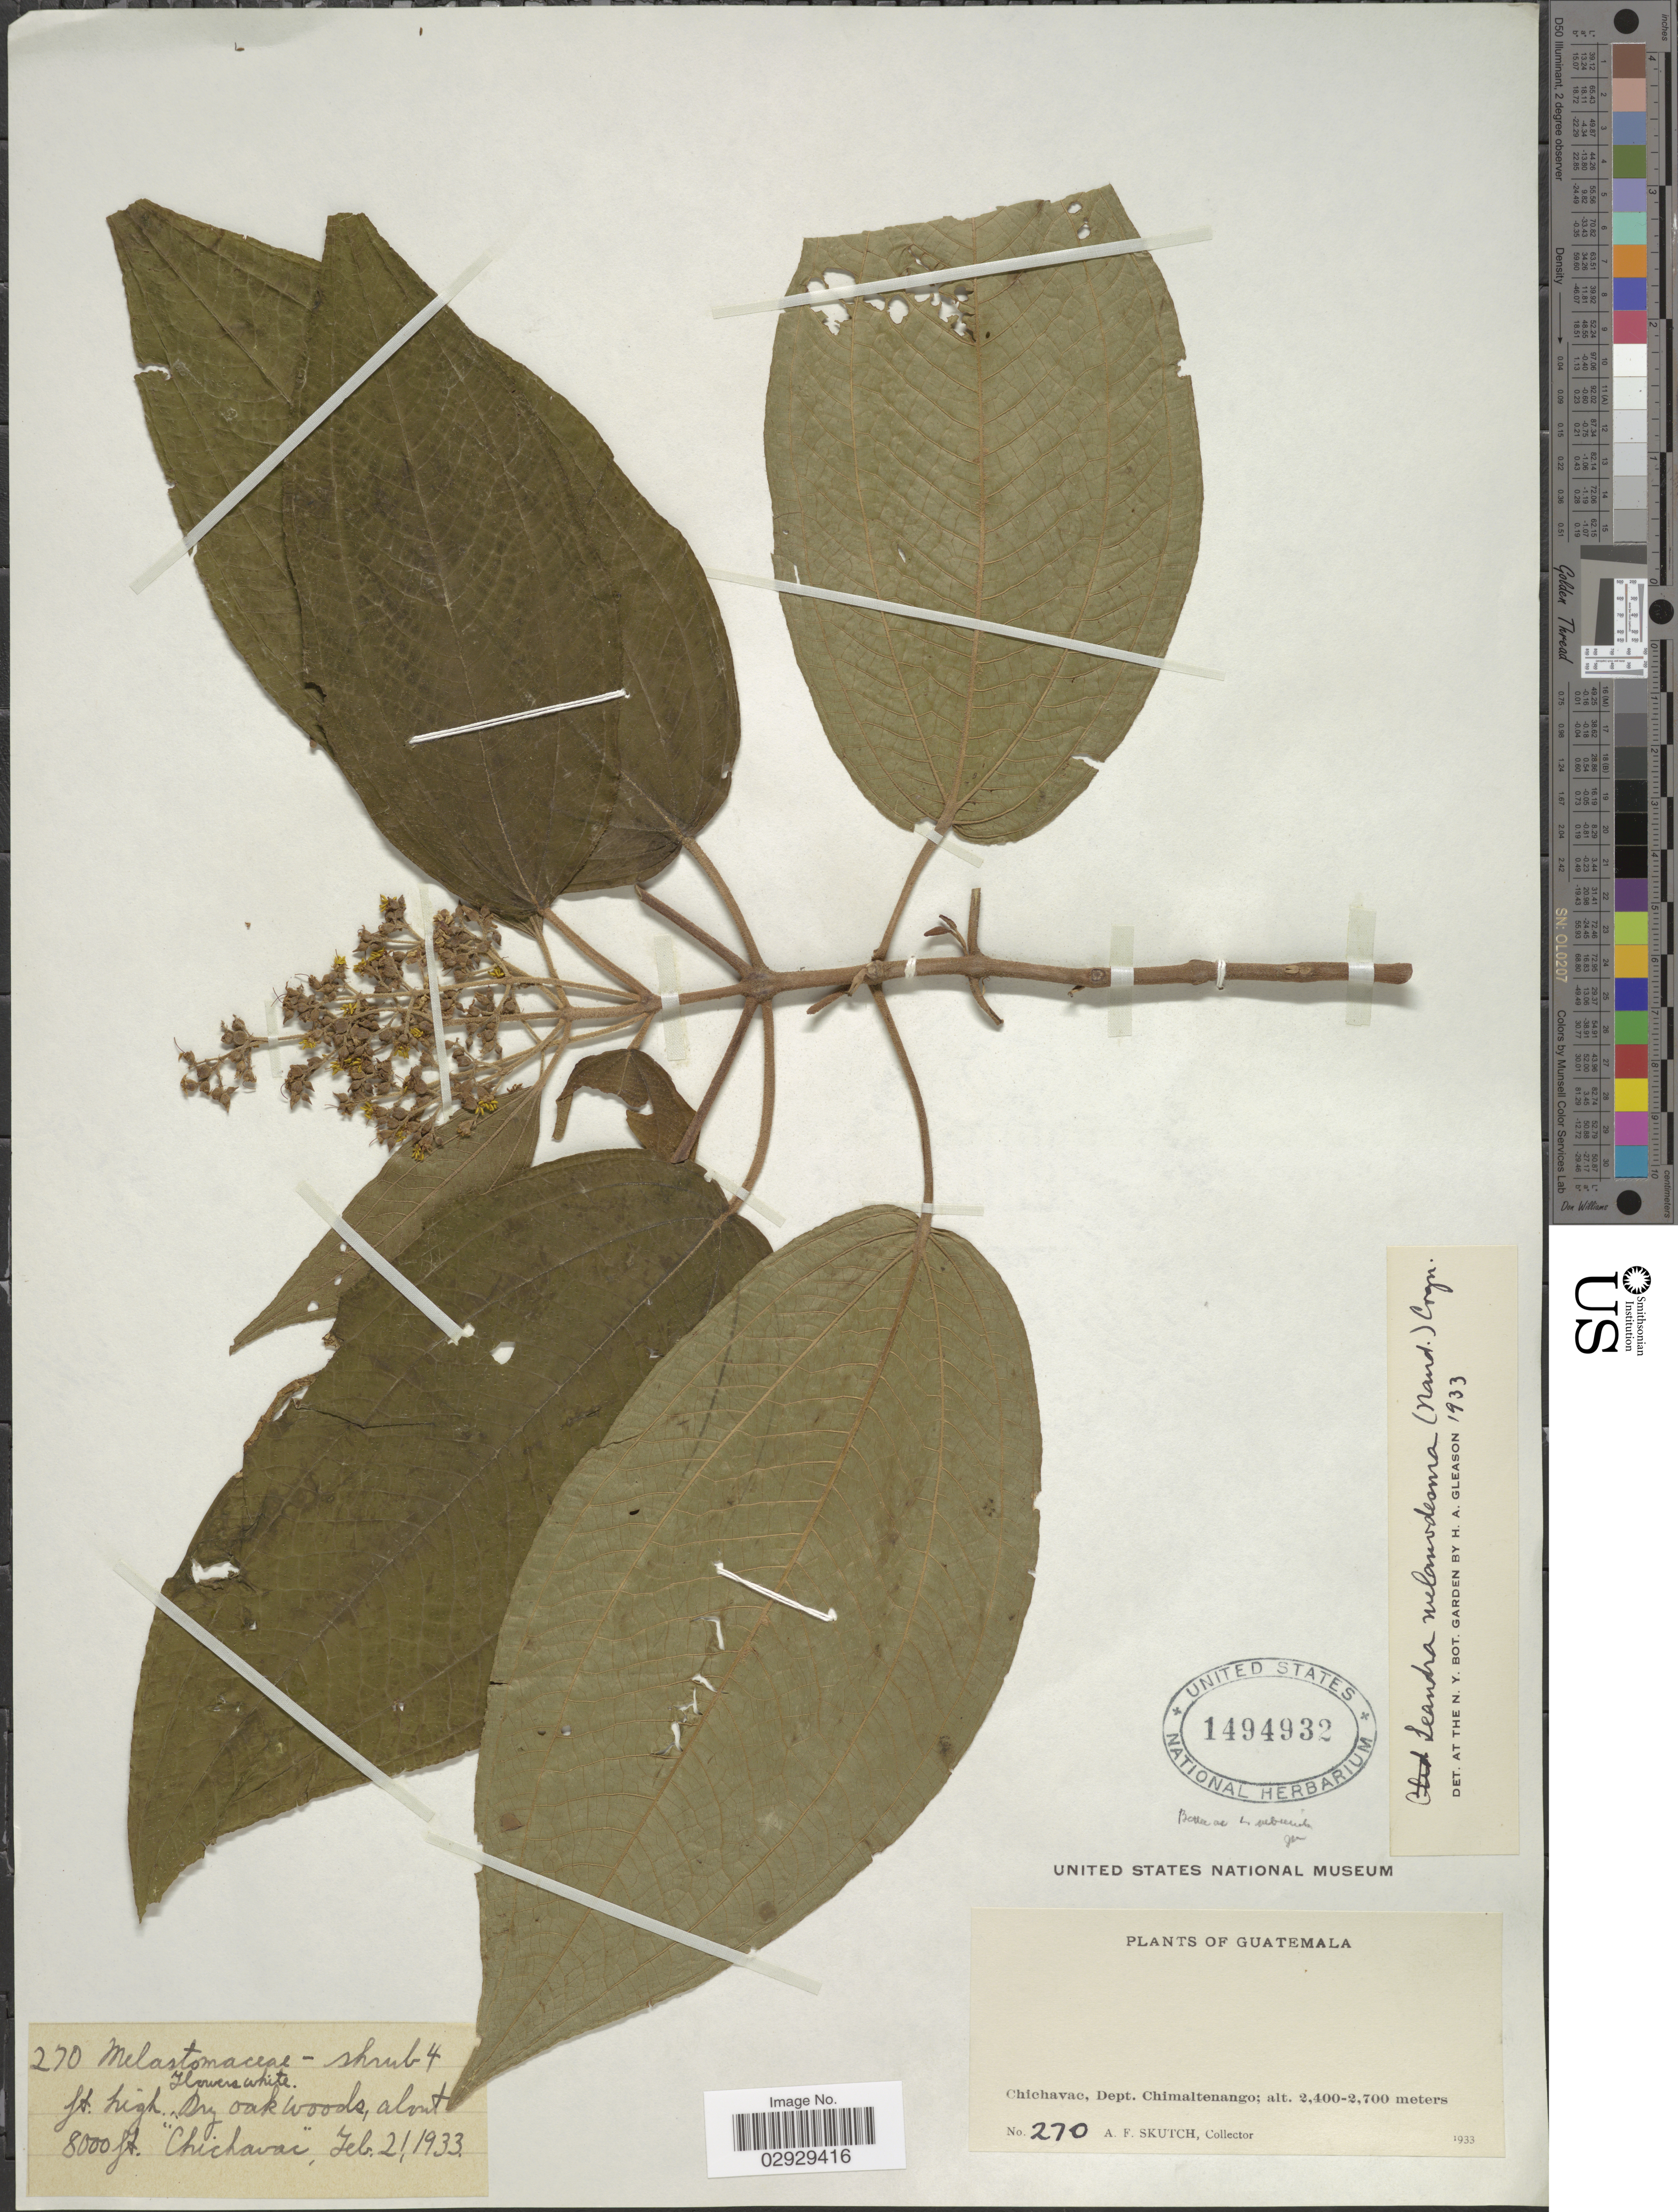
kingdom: Plantae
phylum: Tracheophyta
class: Magnoliopsida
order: Myrtales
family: Melastomataceae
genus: Leandra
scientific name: Leandra subseriata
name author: (Naudin) Cogn.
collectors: A. F. Skutch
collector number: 270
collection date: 1933-02-21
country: Guatemala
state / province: Chimaltenango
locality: Chichavac, Dept. Chimaltenango.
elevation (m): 2400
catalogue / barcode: US 1494932